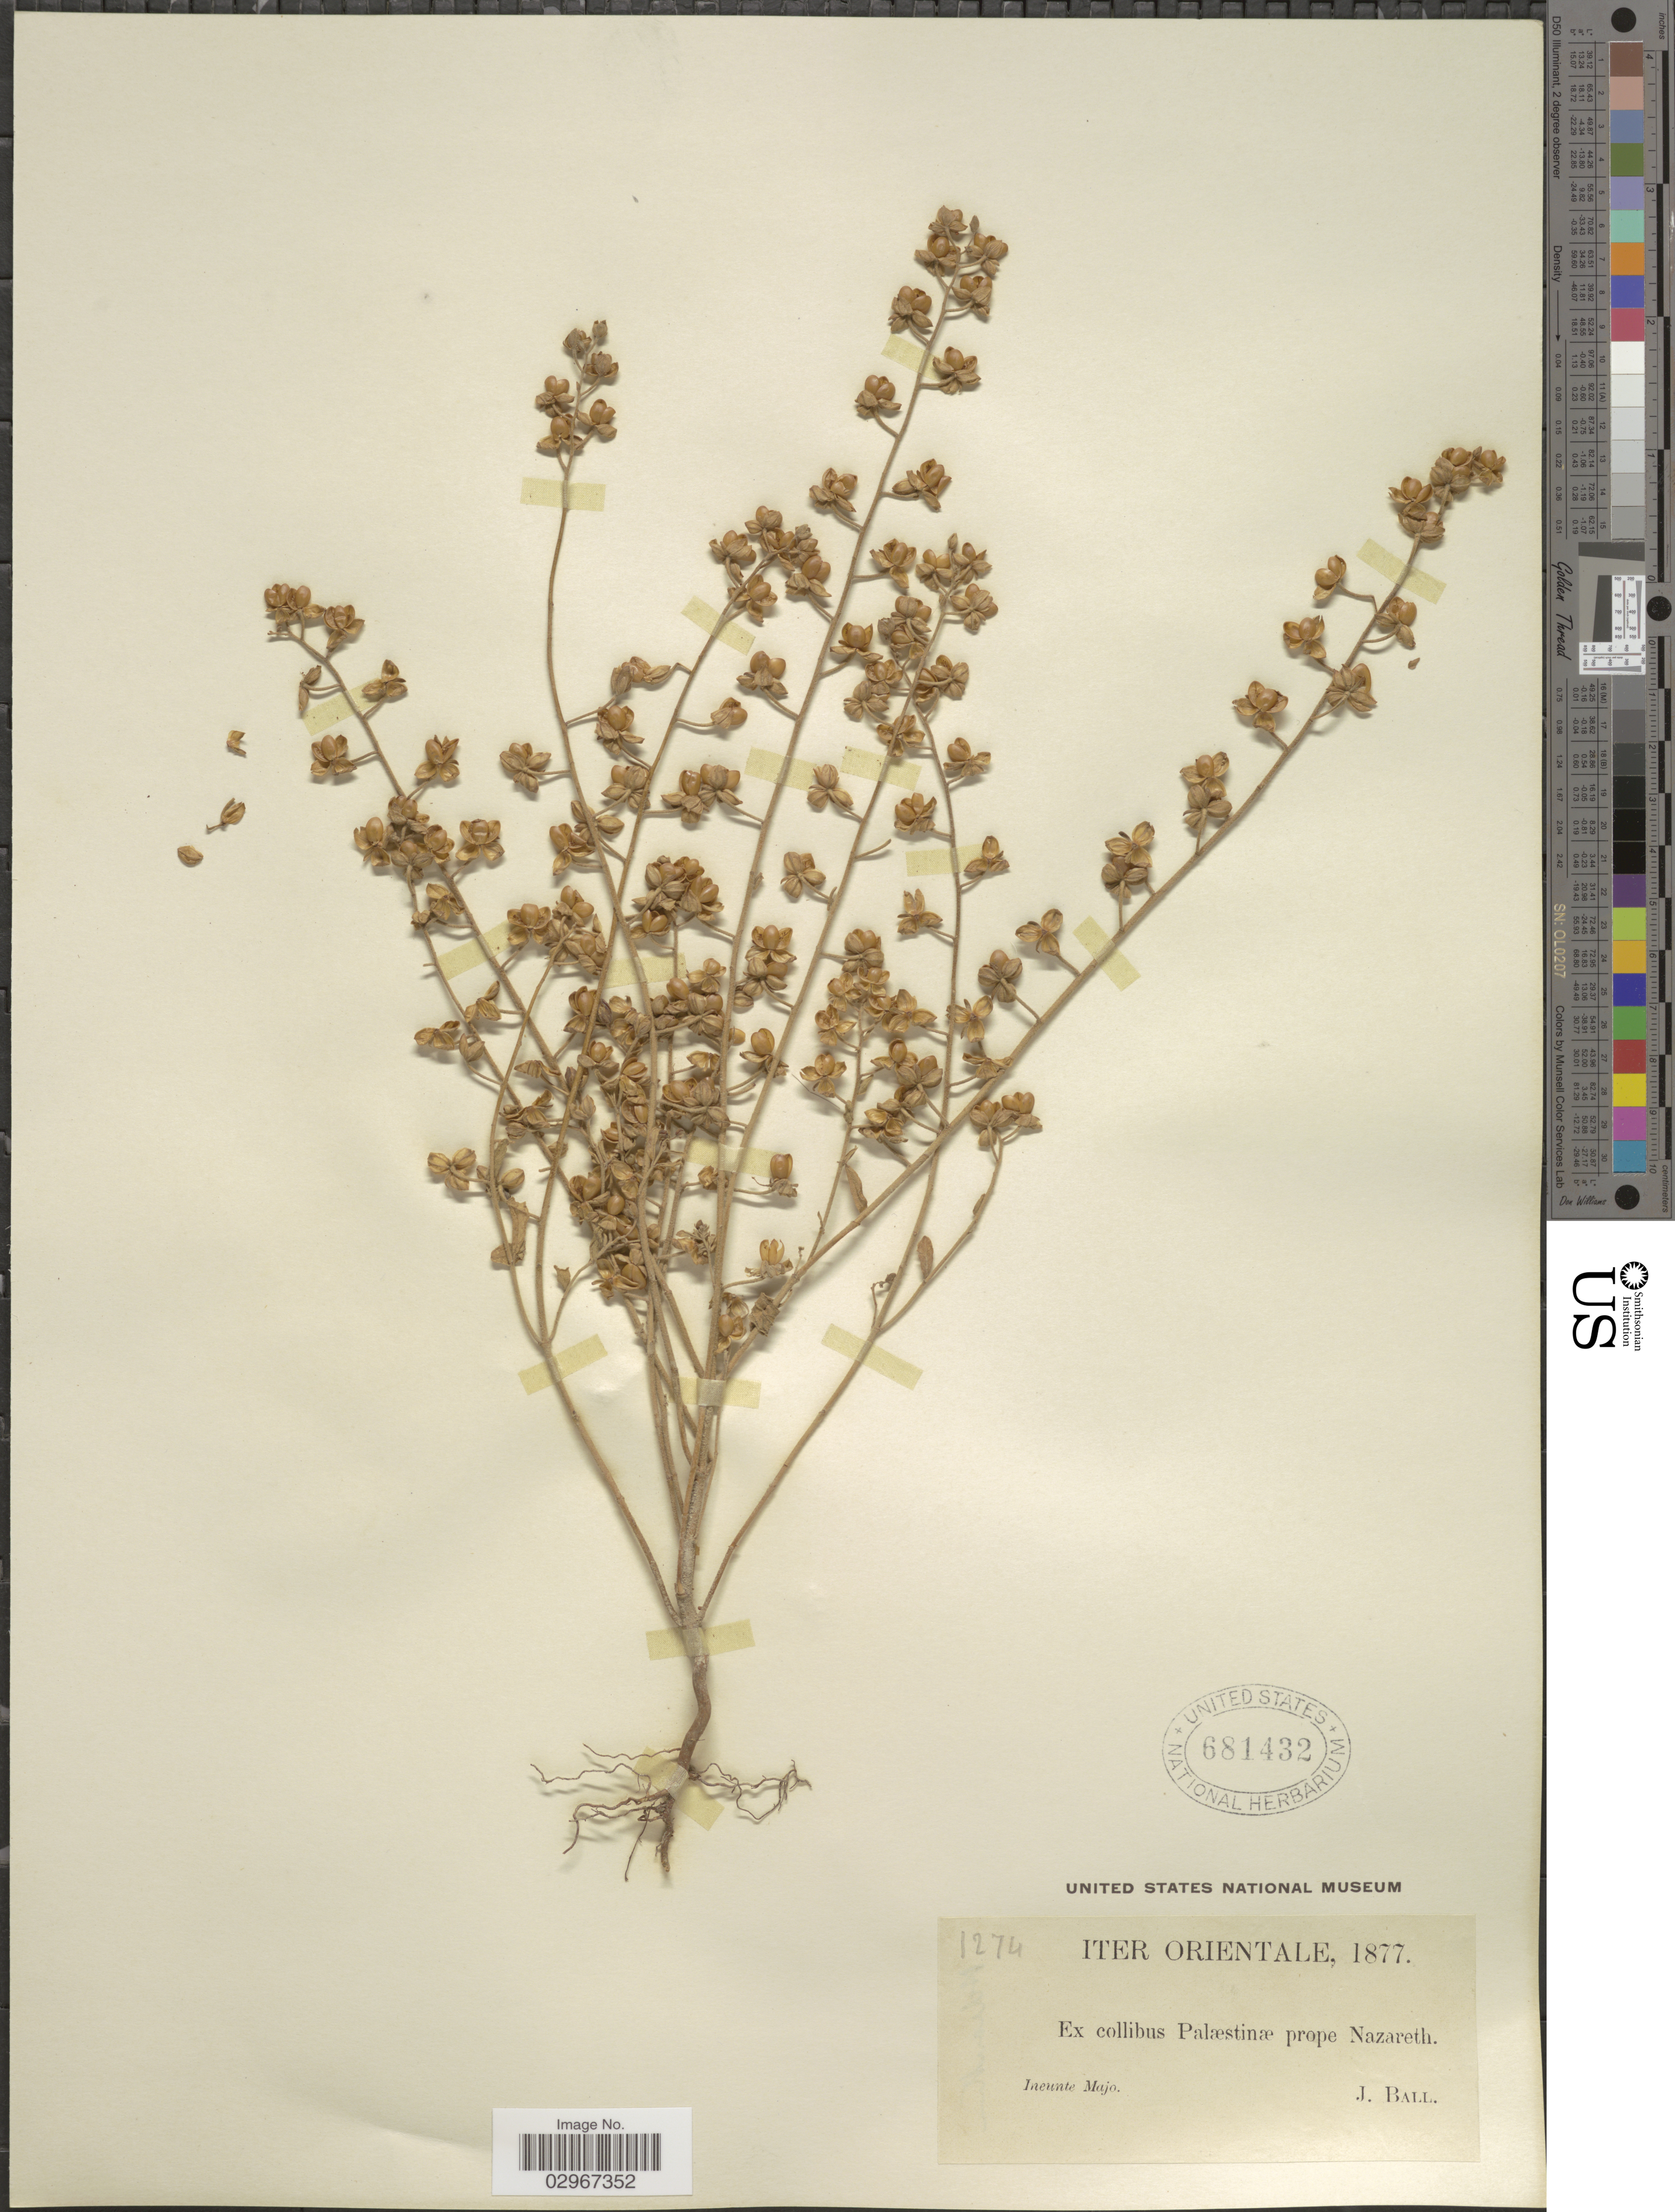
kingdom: Plantae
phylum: Tracheophyta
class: Magnoliopsida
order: Malvales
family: Cistaceae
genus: Helianthemum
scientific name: Helianthemum sp.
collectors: J. Ball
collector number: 1274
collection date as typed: Ineunte Majo 1877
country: Israel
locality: Iter Orientale, Ex collibus, Palaestinae prope Nazareth.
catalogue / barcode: US 681432